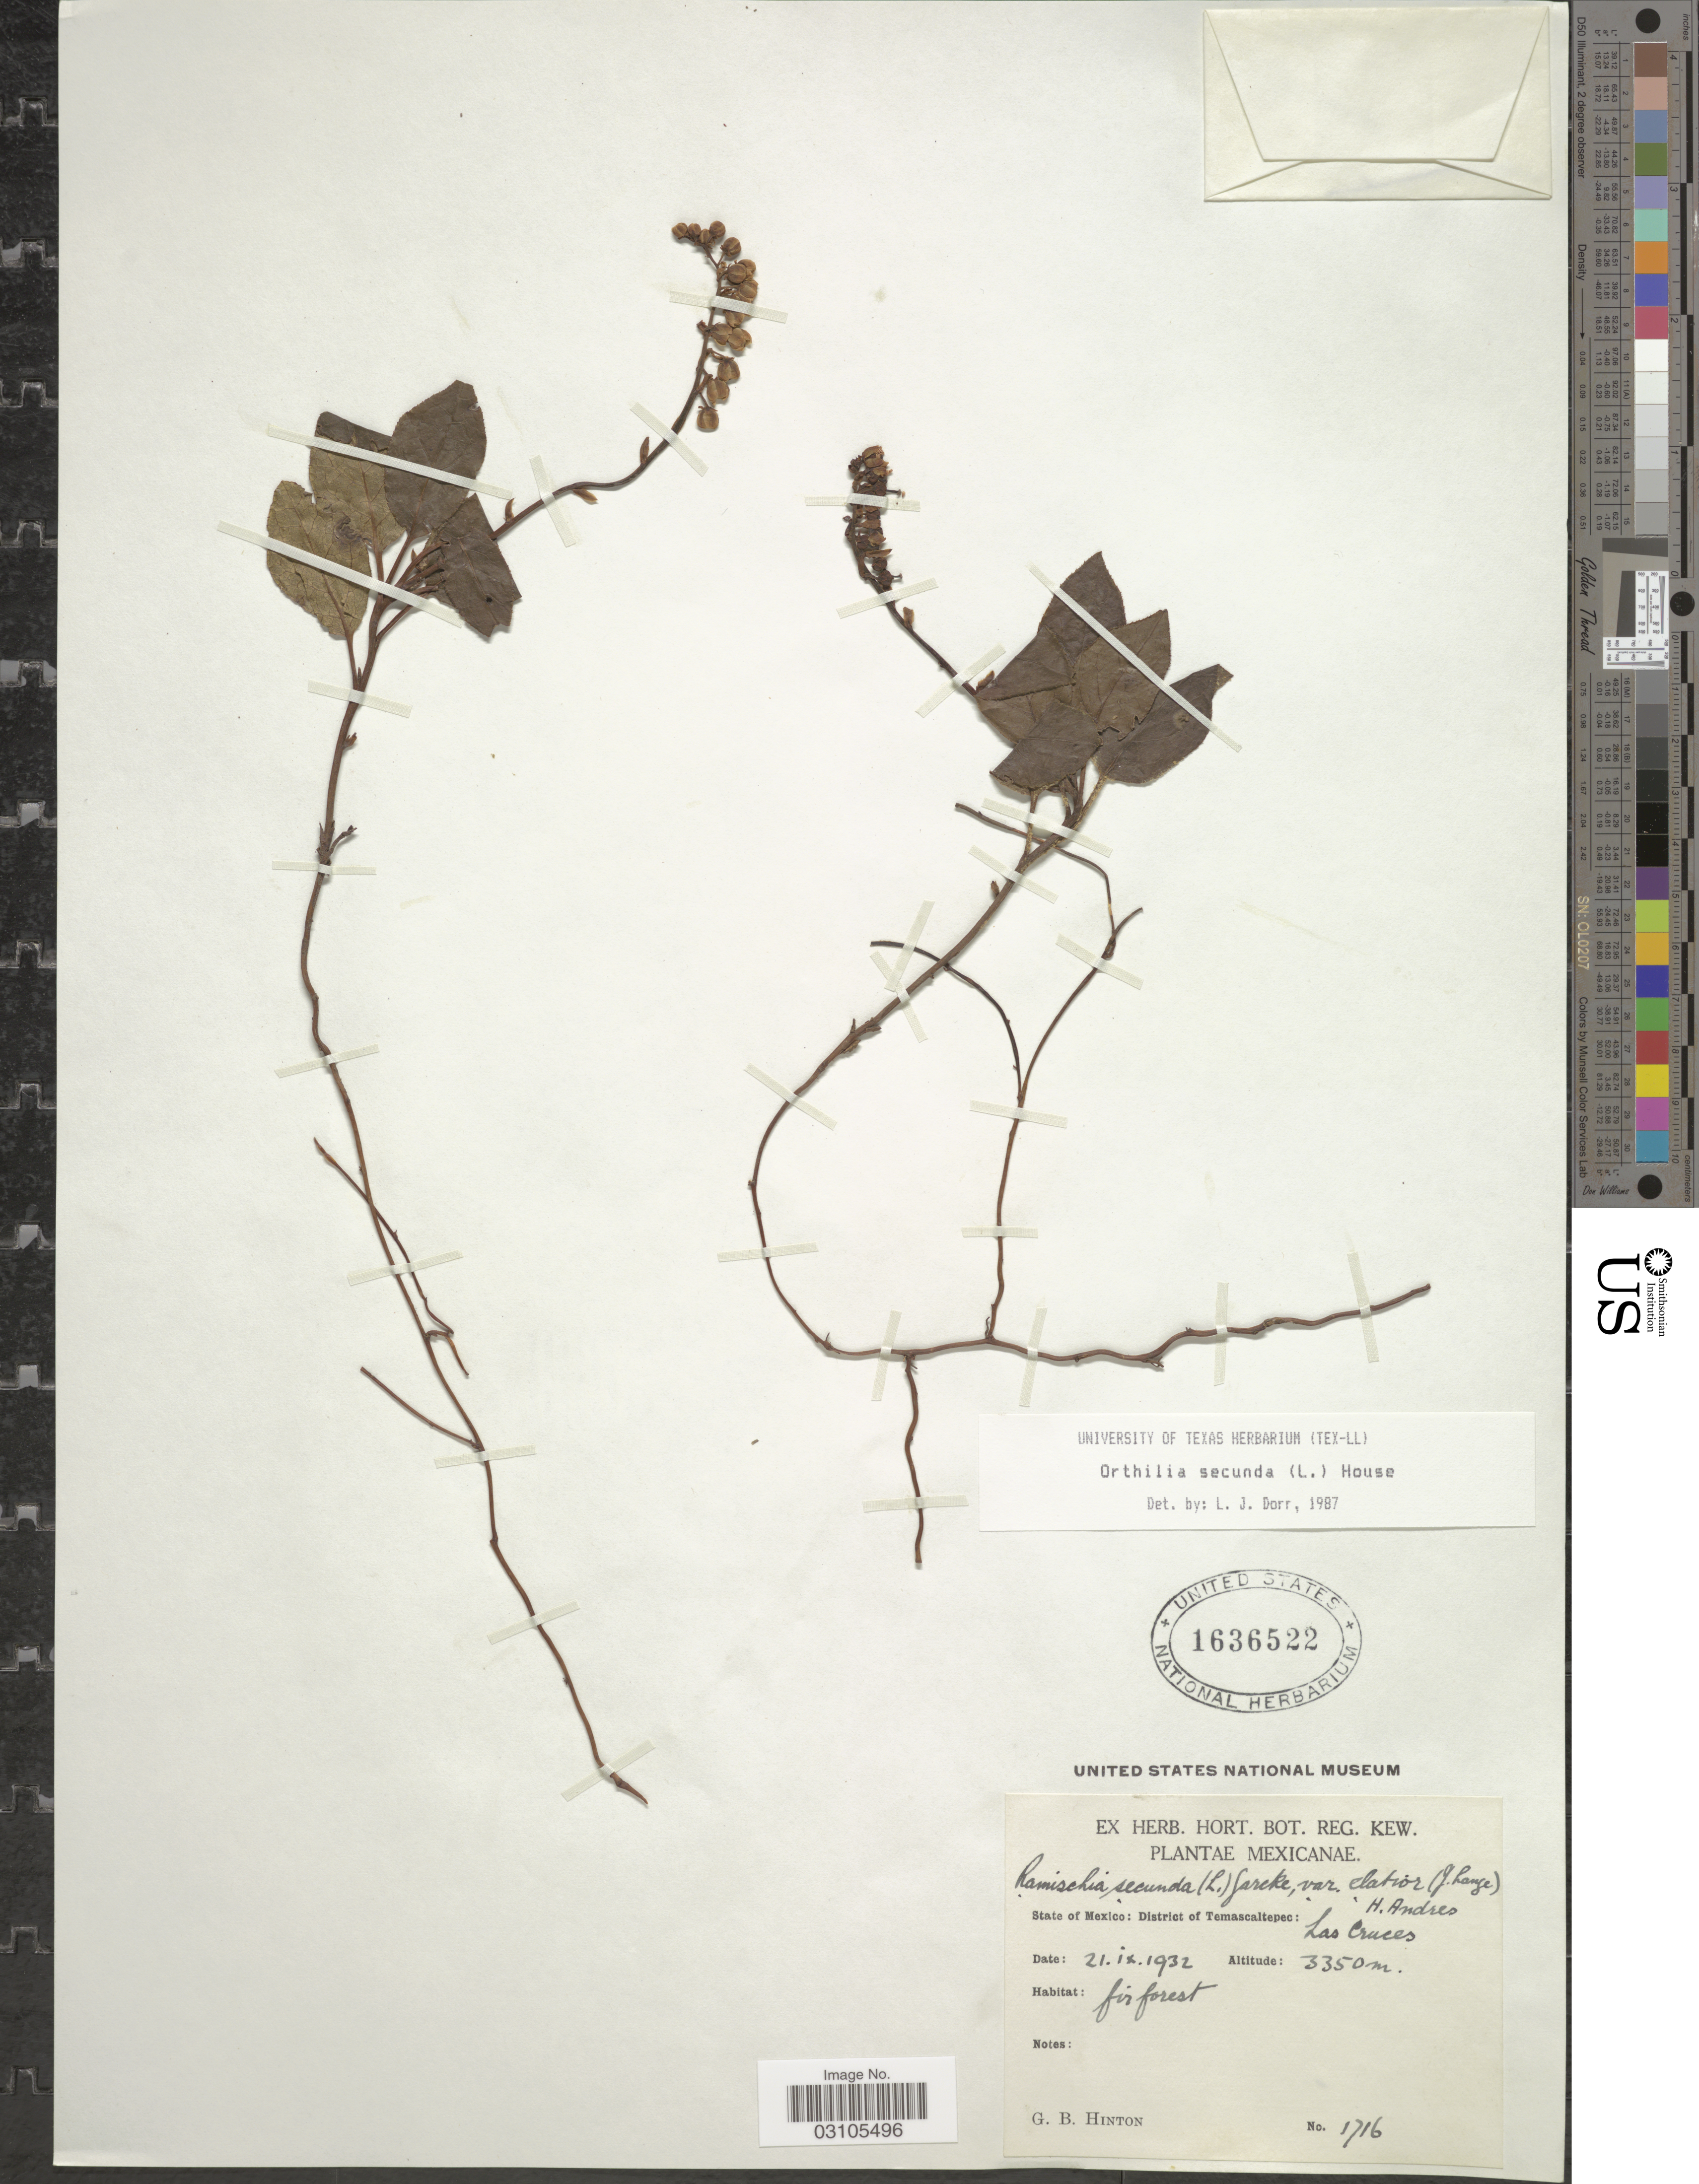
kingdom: Plantae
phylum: Tracheophyta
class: Magnoliopsida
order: Ericales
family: Ericaceae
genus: Orthilia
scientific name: Orthilia secunda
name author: (L.) House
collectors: G. B. Hinton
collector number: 1716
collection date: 1932-09-21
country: Mexico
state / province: México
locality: District of Temascaltepec: Las Cruces.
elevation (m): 3350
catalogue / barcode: US 1636522